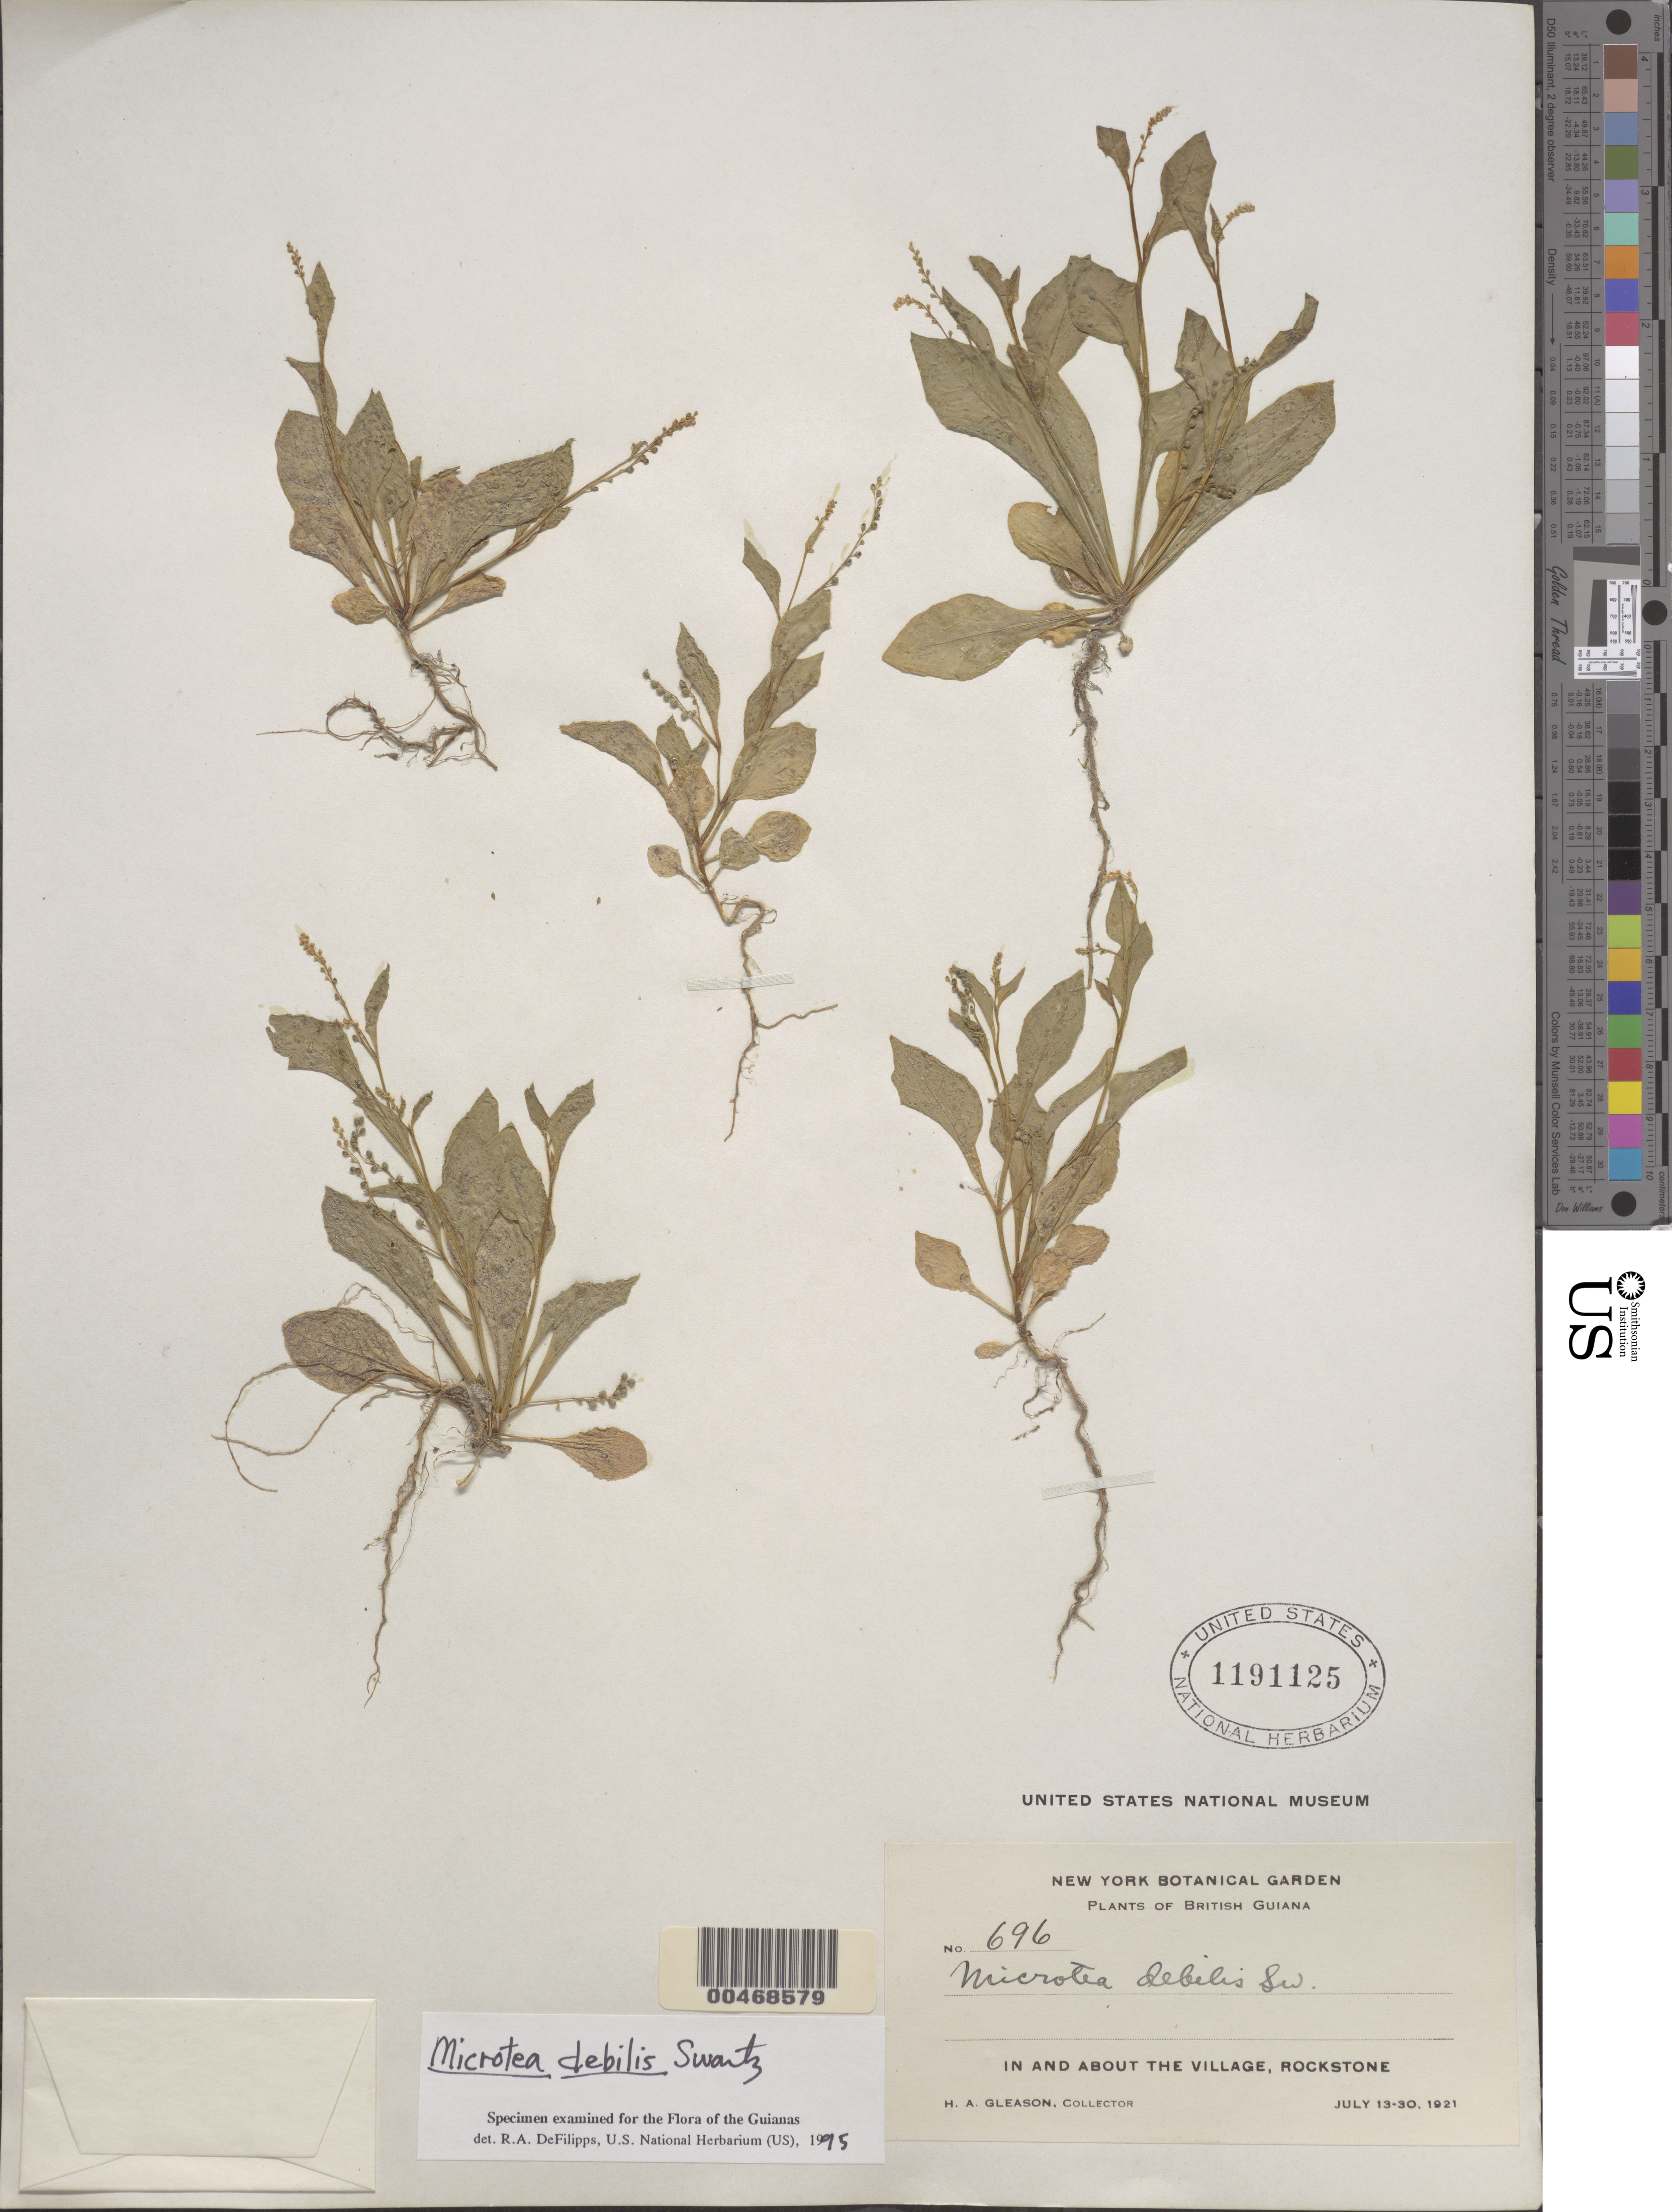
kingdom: Plantae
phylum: Tracheophyta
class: Magnoliopsida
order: Caryophyllales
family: Microteaceae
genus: Microtea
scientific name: Microtea debilis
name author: Sw.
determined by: DeFilipps, R. A.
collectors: H. A. Gleason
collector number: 696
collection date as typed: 13 Jul 1921 to 30 Jul 1921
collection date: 1921-07-13/1921-07-30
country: Guyana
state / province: U. Demerara-Berbice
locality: Rockstone, opposite Gluck Is. on right bank of Essequibo R. [In former East Demerara-West Coast Berbice region.]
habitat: In and about village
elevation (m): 100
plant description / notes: NY, US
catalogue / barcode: US 1191125